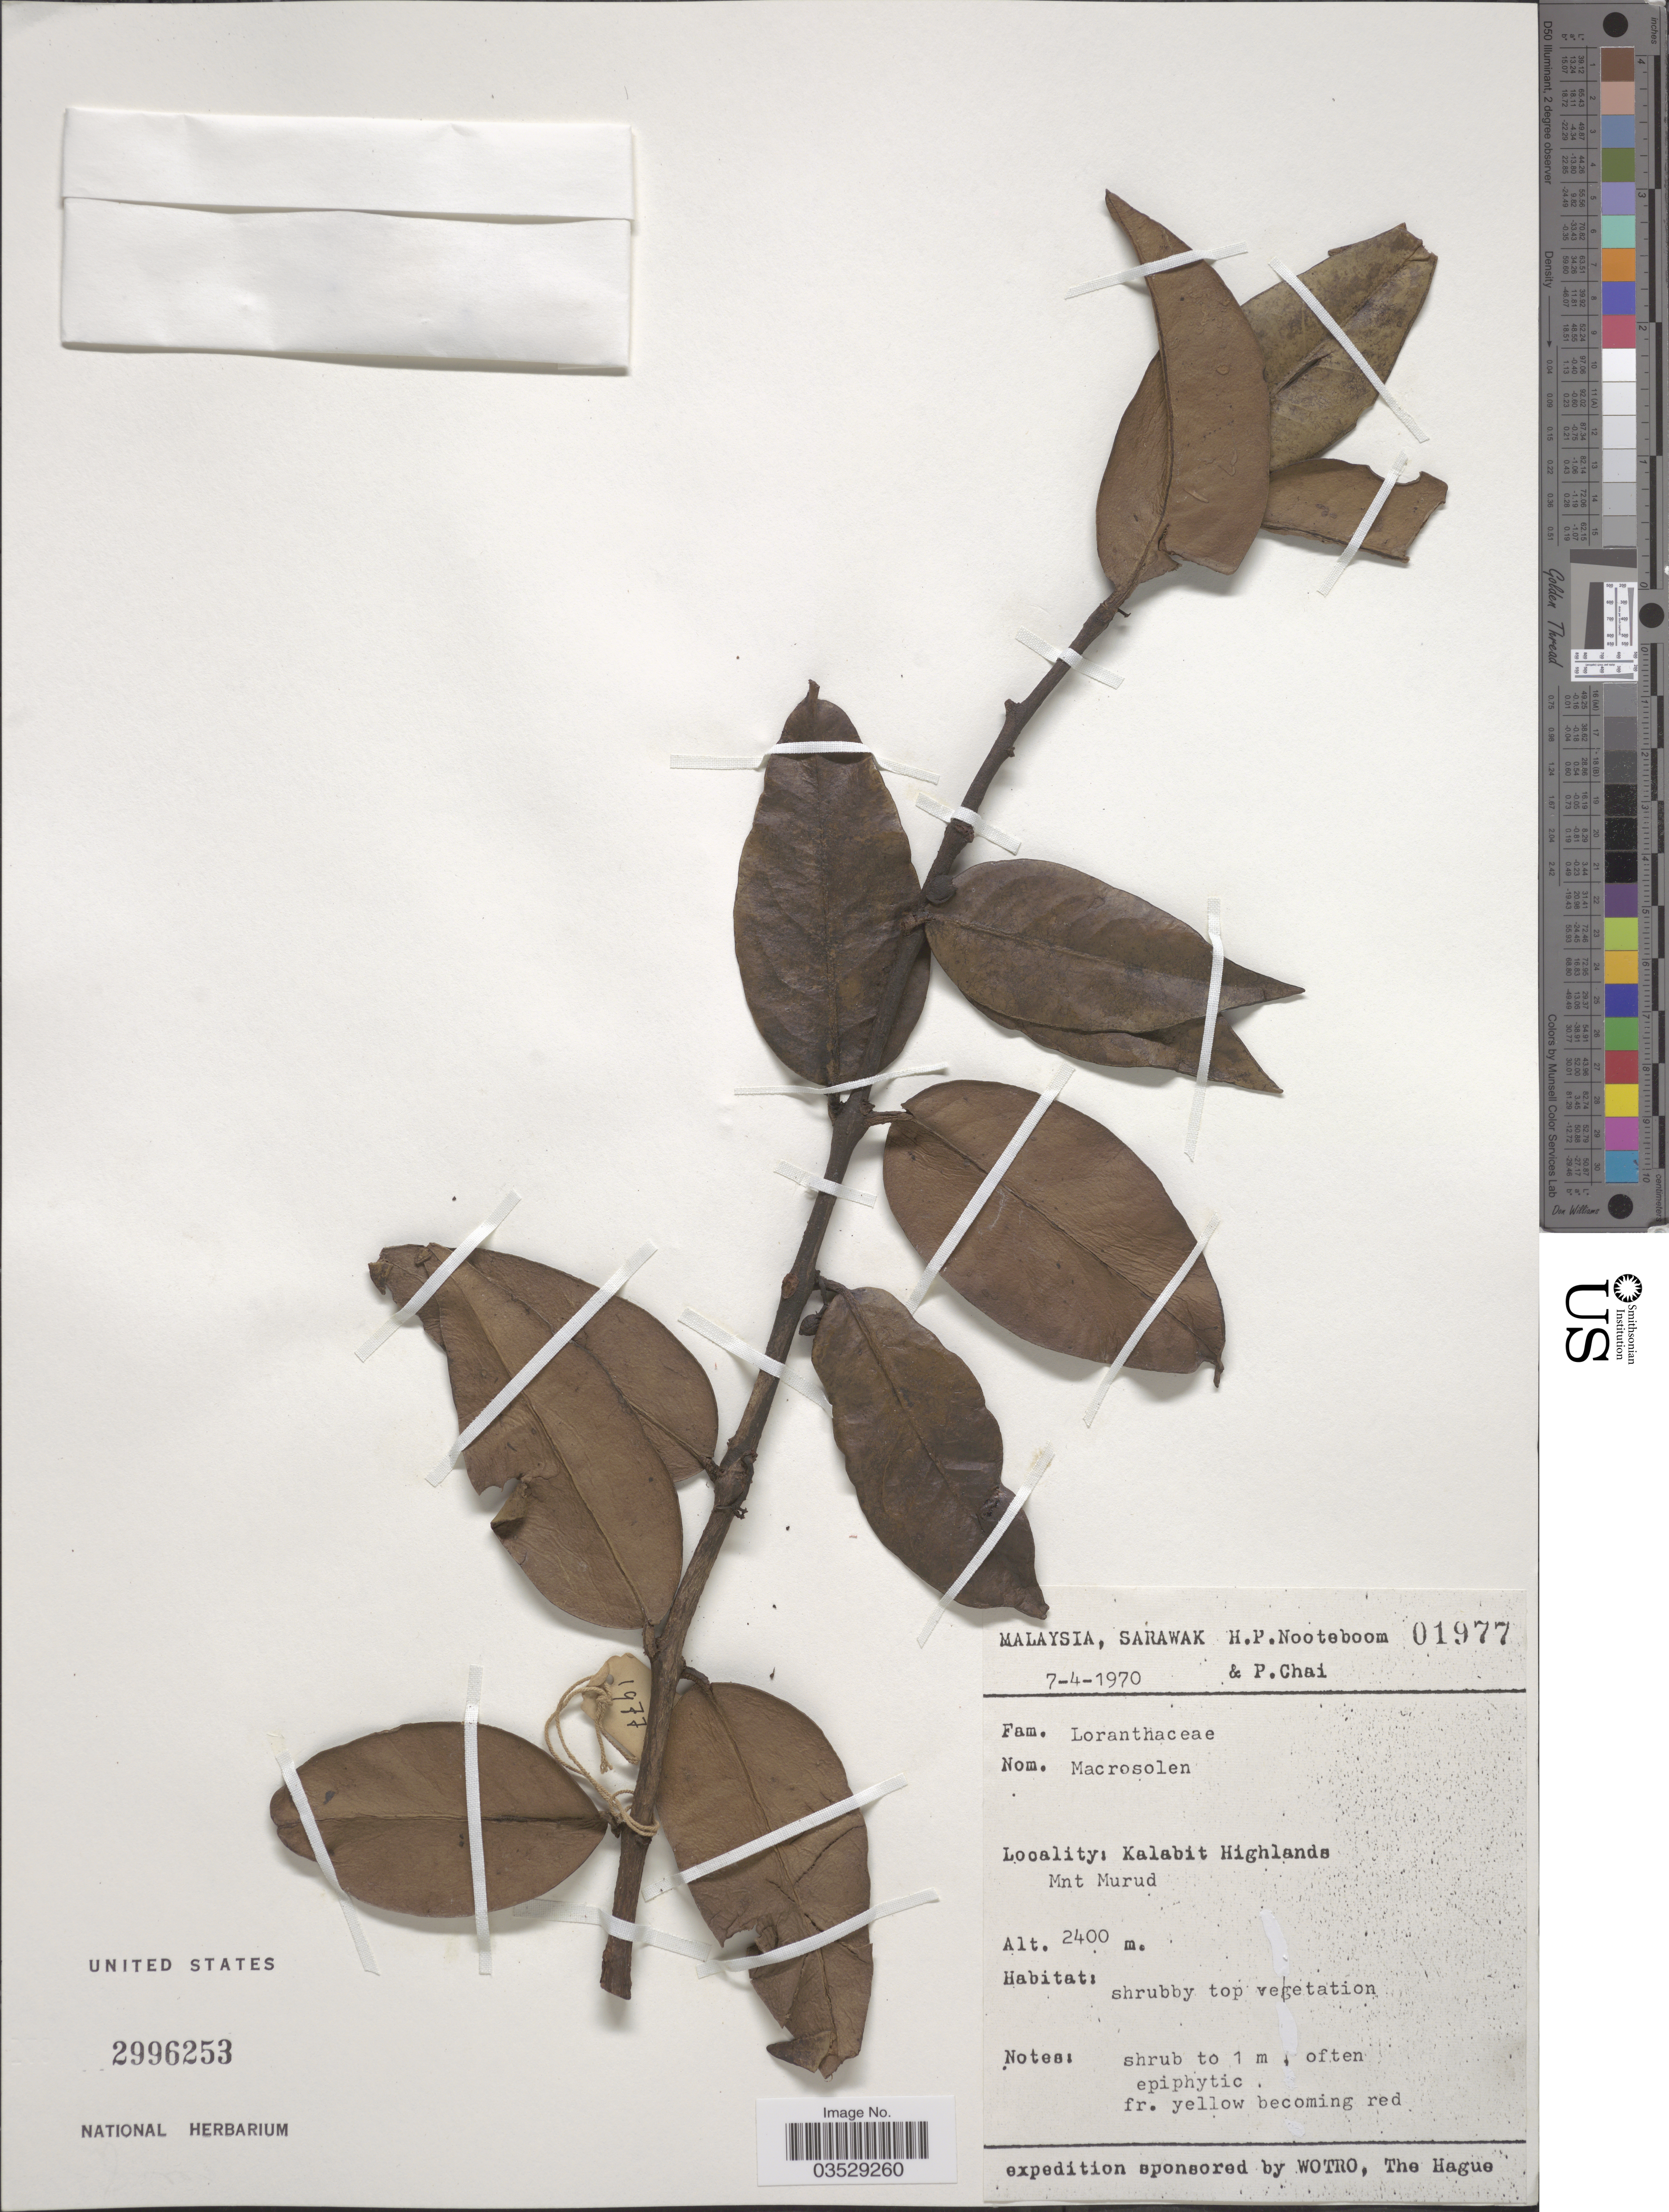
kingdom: Plantae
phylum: Tracheophyta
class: Magnoliopsida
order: Santalales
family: Loranthaceae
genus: Macrosolen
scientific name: Macrosolen sp.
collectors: H. P. Nooteboom & P. Chai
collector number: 01977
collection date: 1970-04-07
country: Malaysia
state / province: Sarawak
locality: Kalabit Highlands. Mnt Murud.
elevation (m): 2400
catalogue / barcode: US 2996253